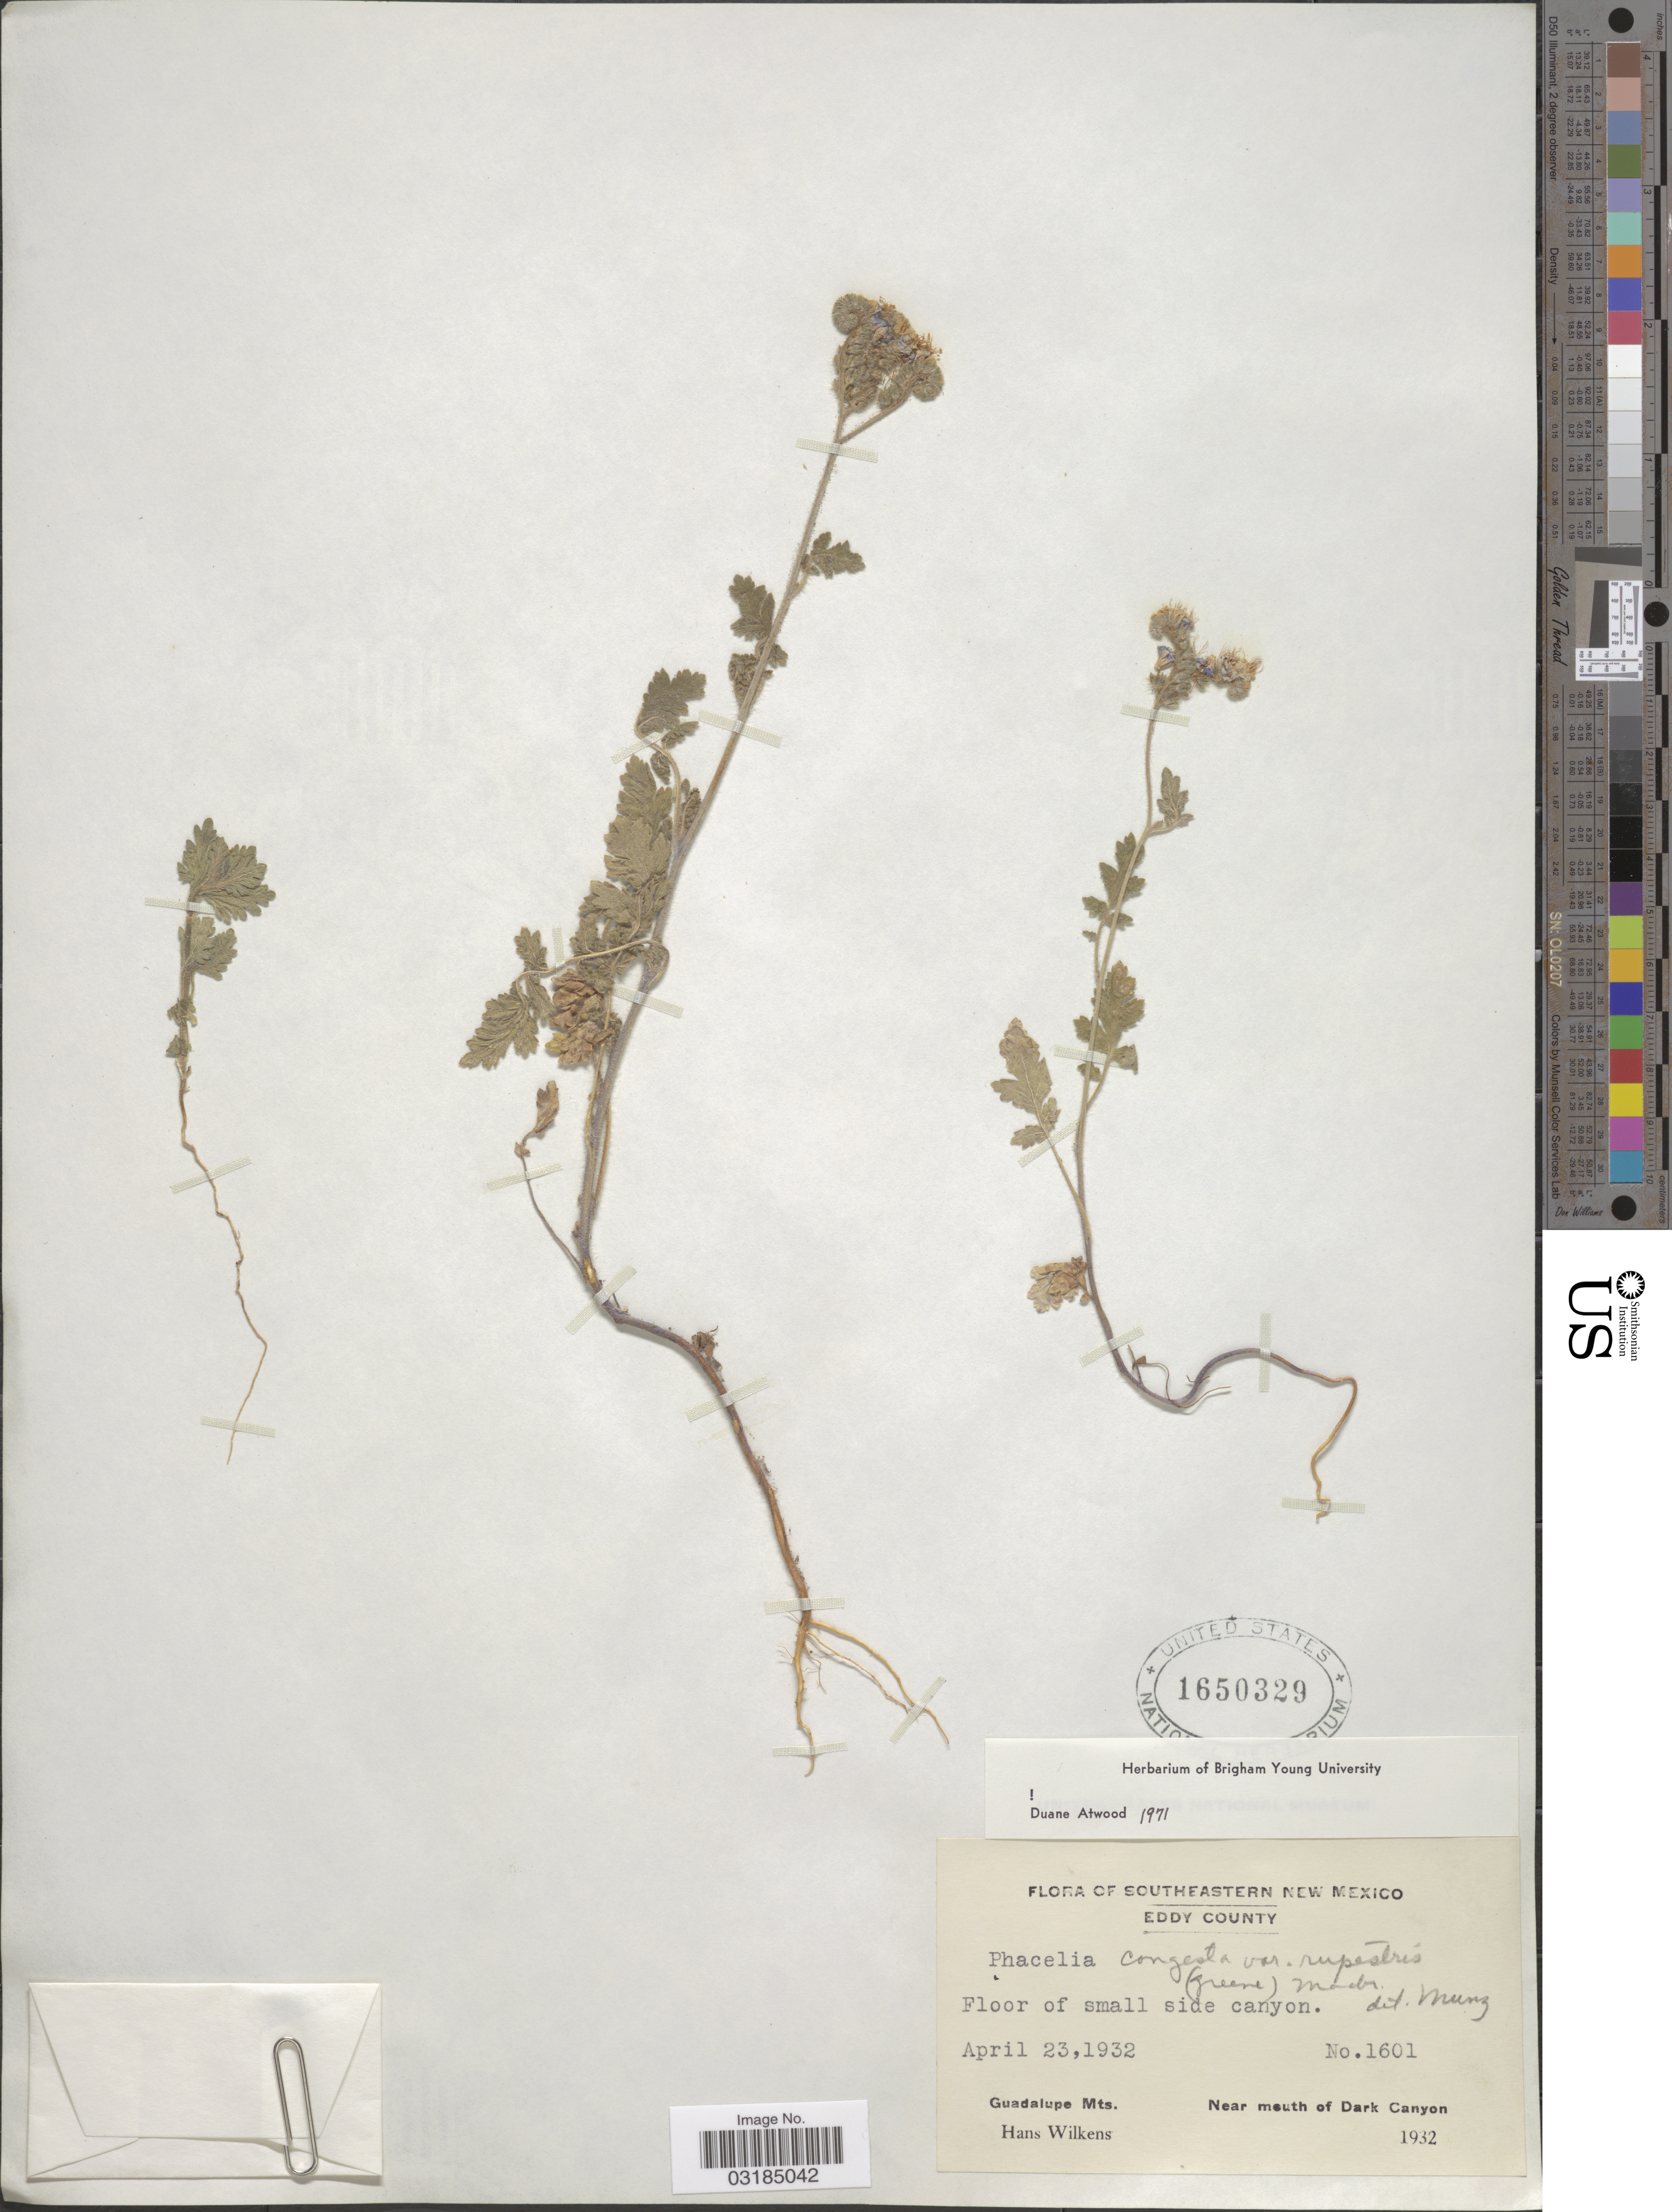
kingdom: Plantae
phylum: Tracheophyta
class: Magnoliopsida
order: Boraginales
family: Hydrophyllaceae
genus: Phacelia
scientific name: Phacelia congesta var. rupestris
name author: (S.W. Greene) J.F. Macbr.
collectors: H. Wilkens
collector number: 1601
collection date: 1932-04-23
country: United States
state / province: New Mexico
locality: Southeastern New Mexico. Eddy County. Guadalupe Mts. Near mouth of Dark Canyon.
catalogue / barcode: US 1650329